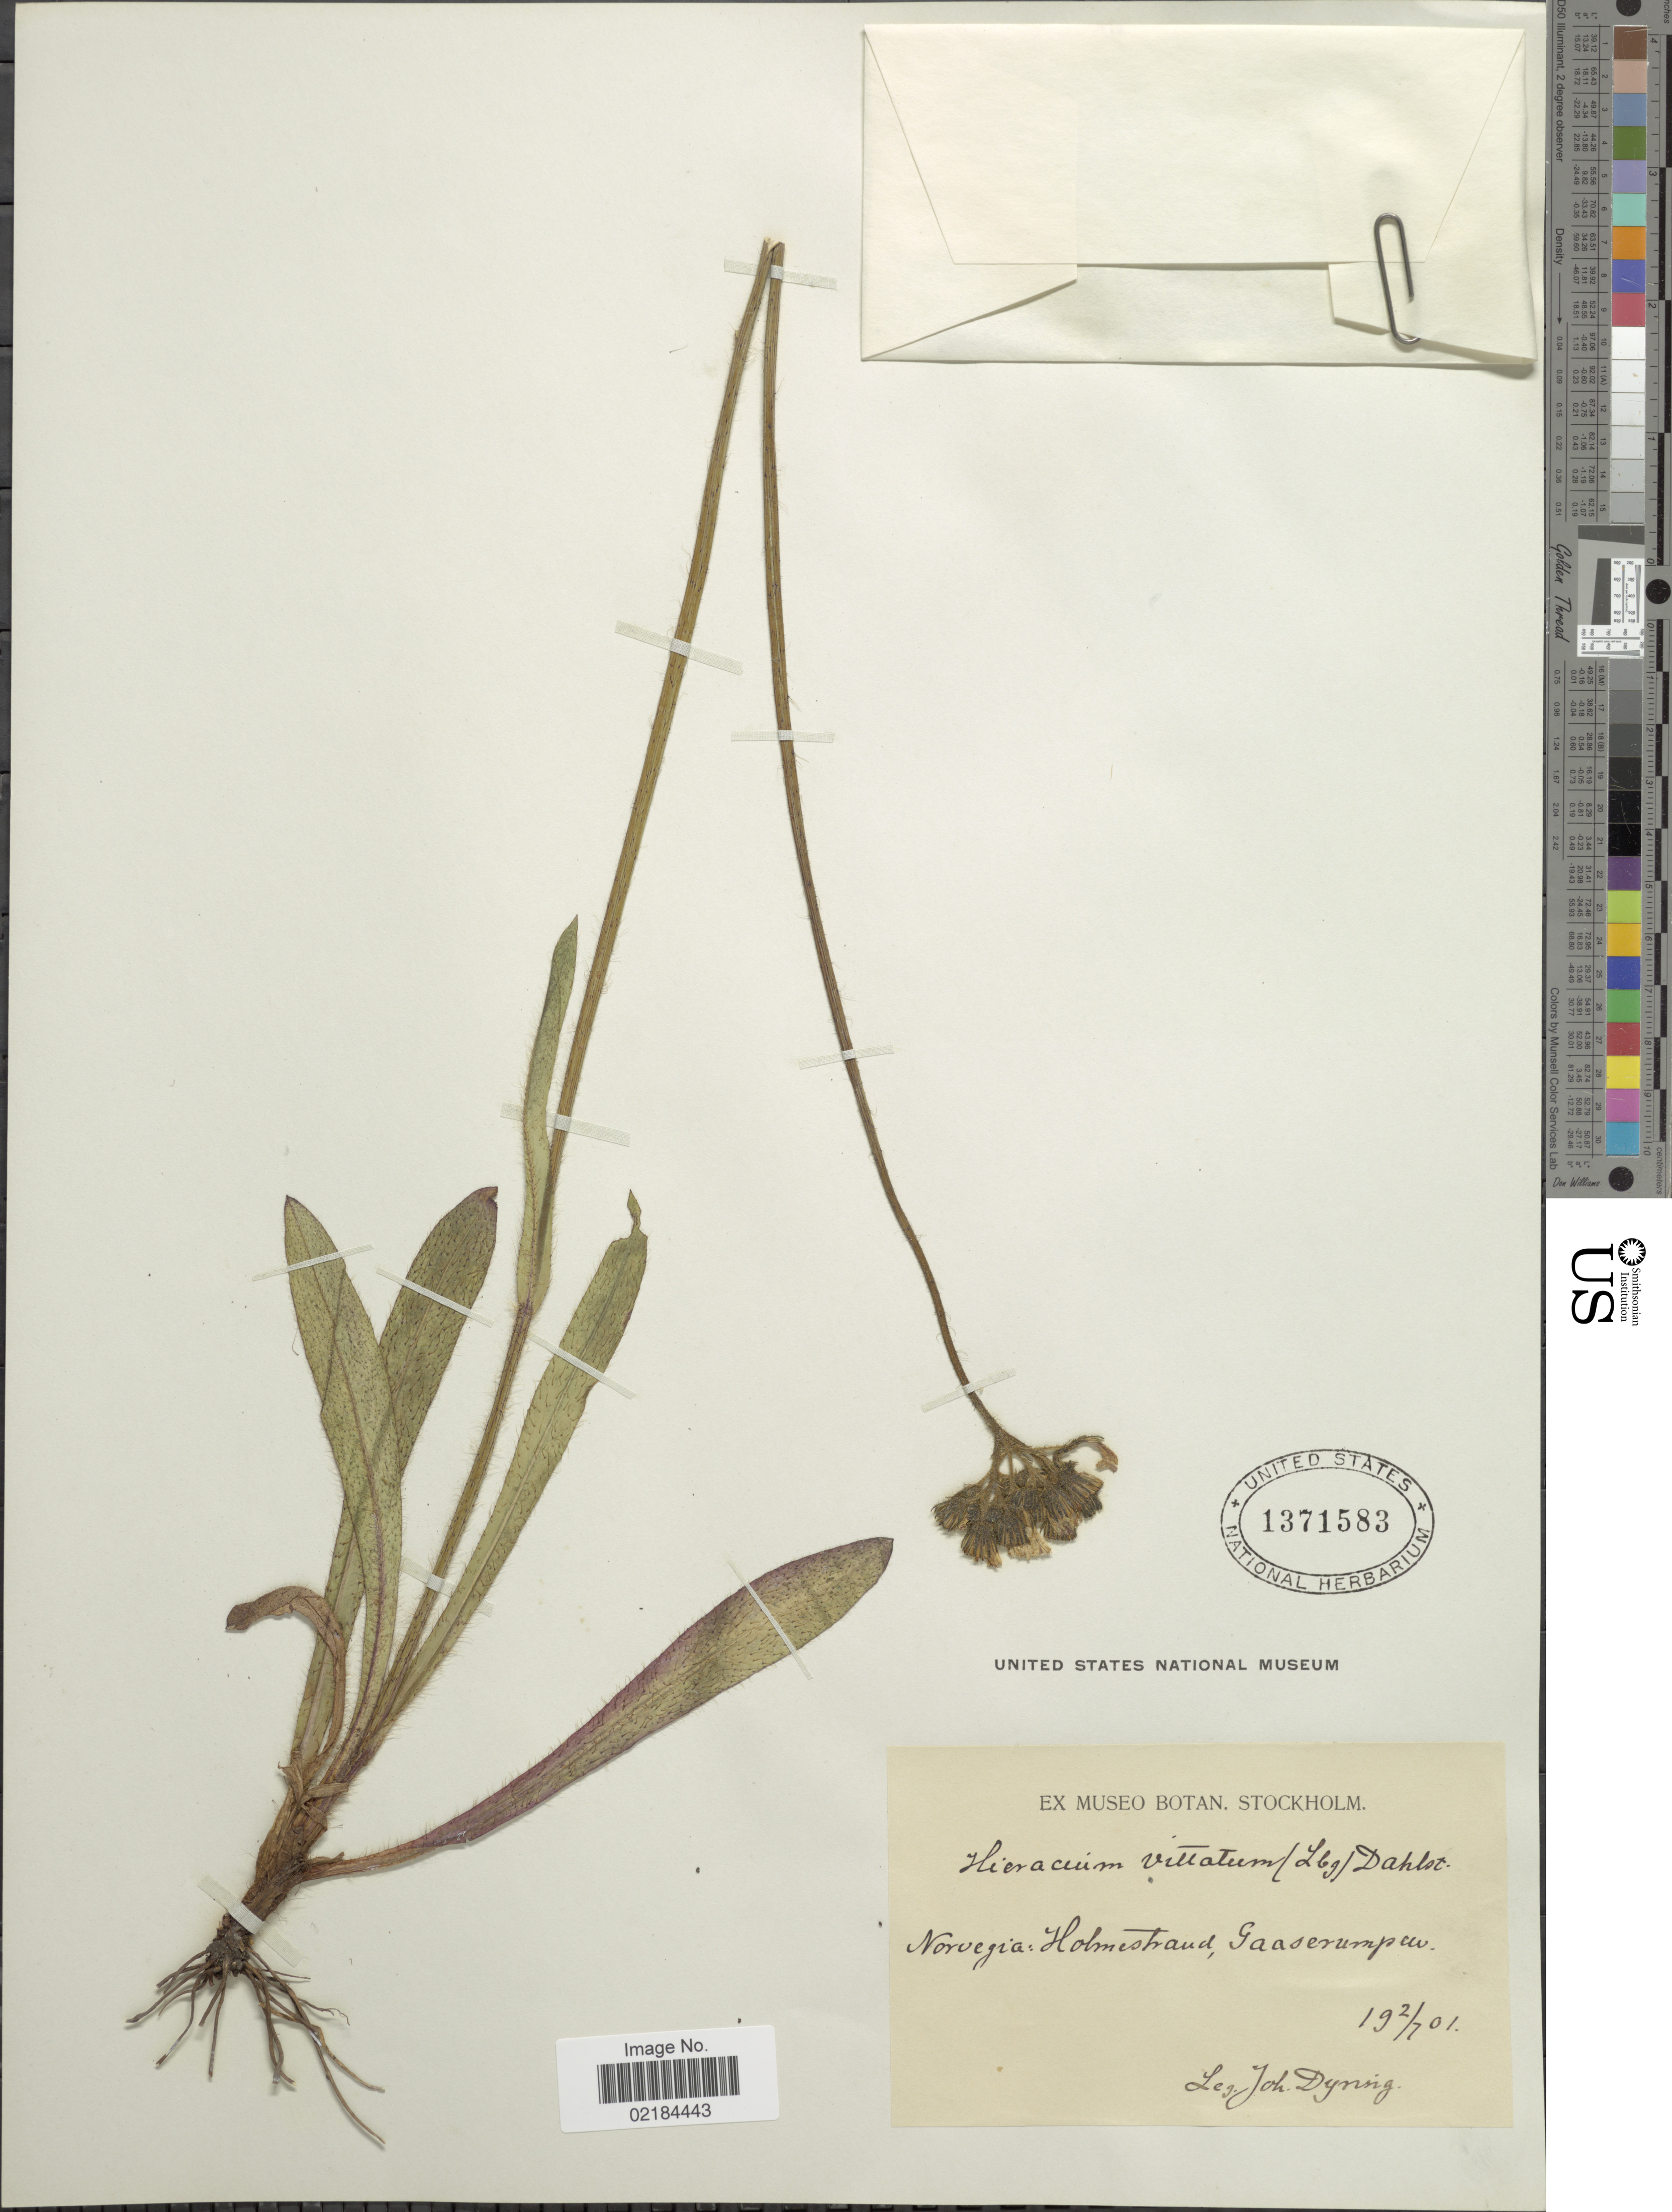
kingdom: Plantae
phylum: Tracheophyta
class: Magnoliopsida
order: Asterales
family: Asteraceae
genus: Pilosella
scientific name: Pilosella dimorphoides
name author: Norrl.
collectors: J. Dynsig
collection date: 1901-07-02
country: Norway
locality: Norvegia: Holmestrand, Gaaserumpan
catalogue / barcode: US 1371583